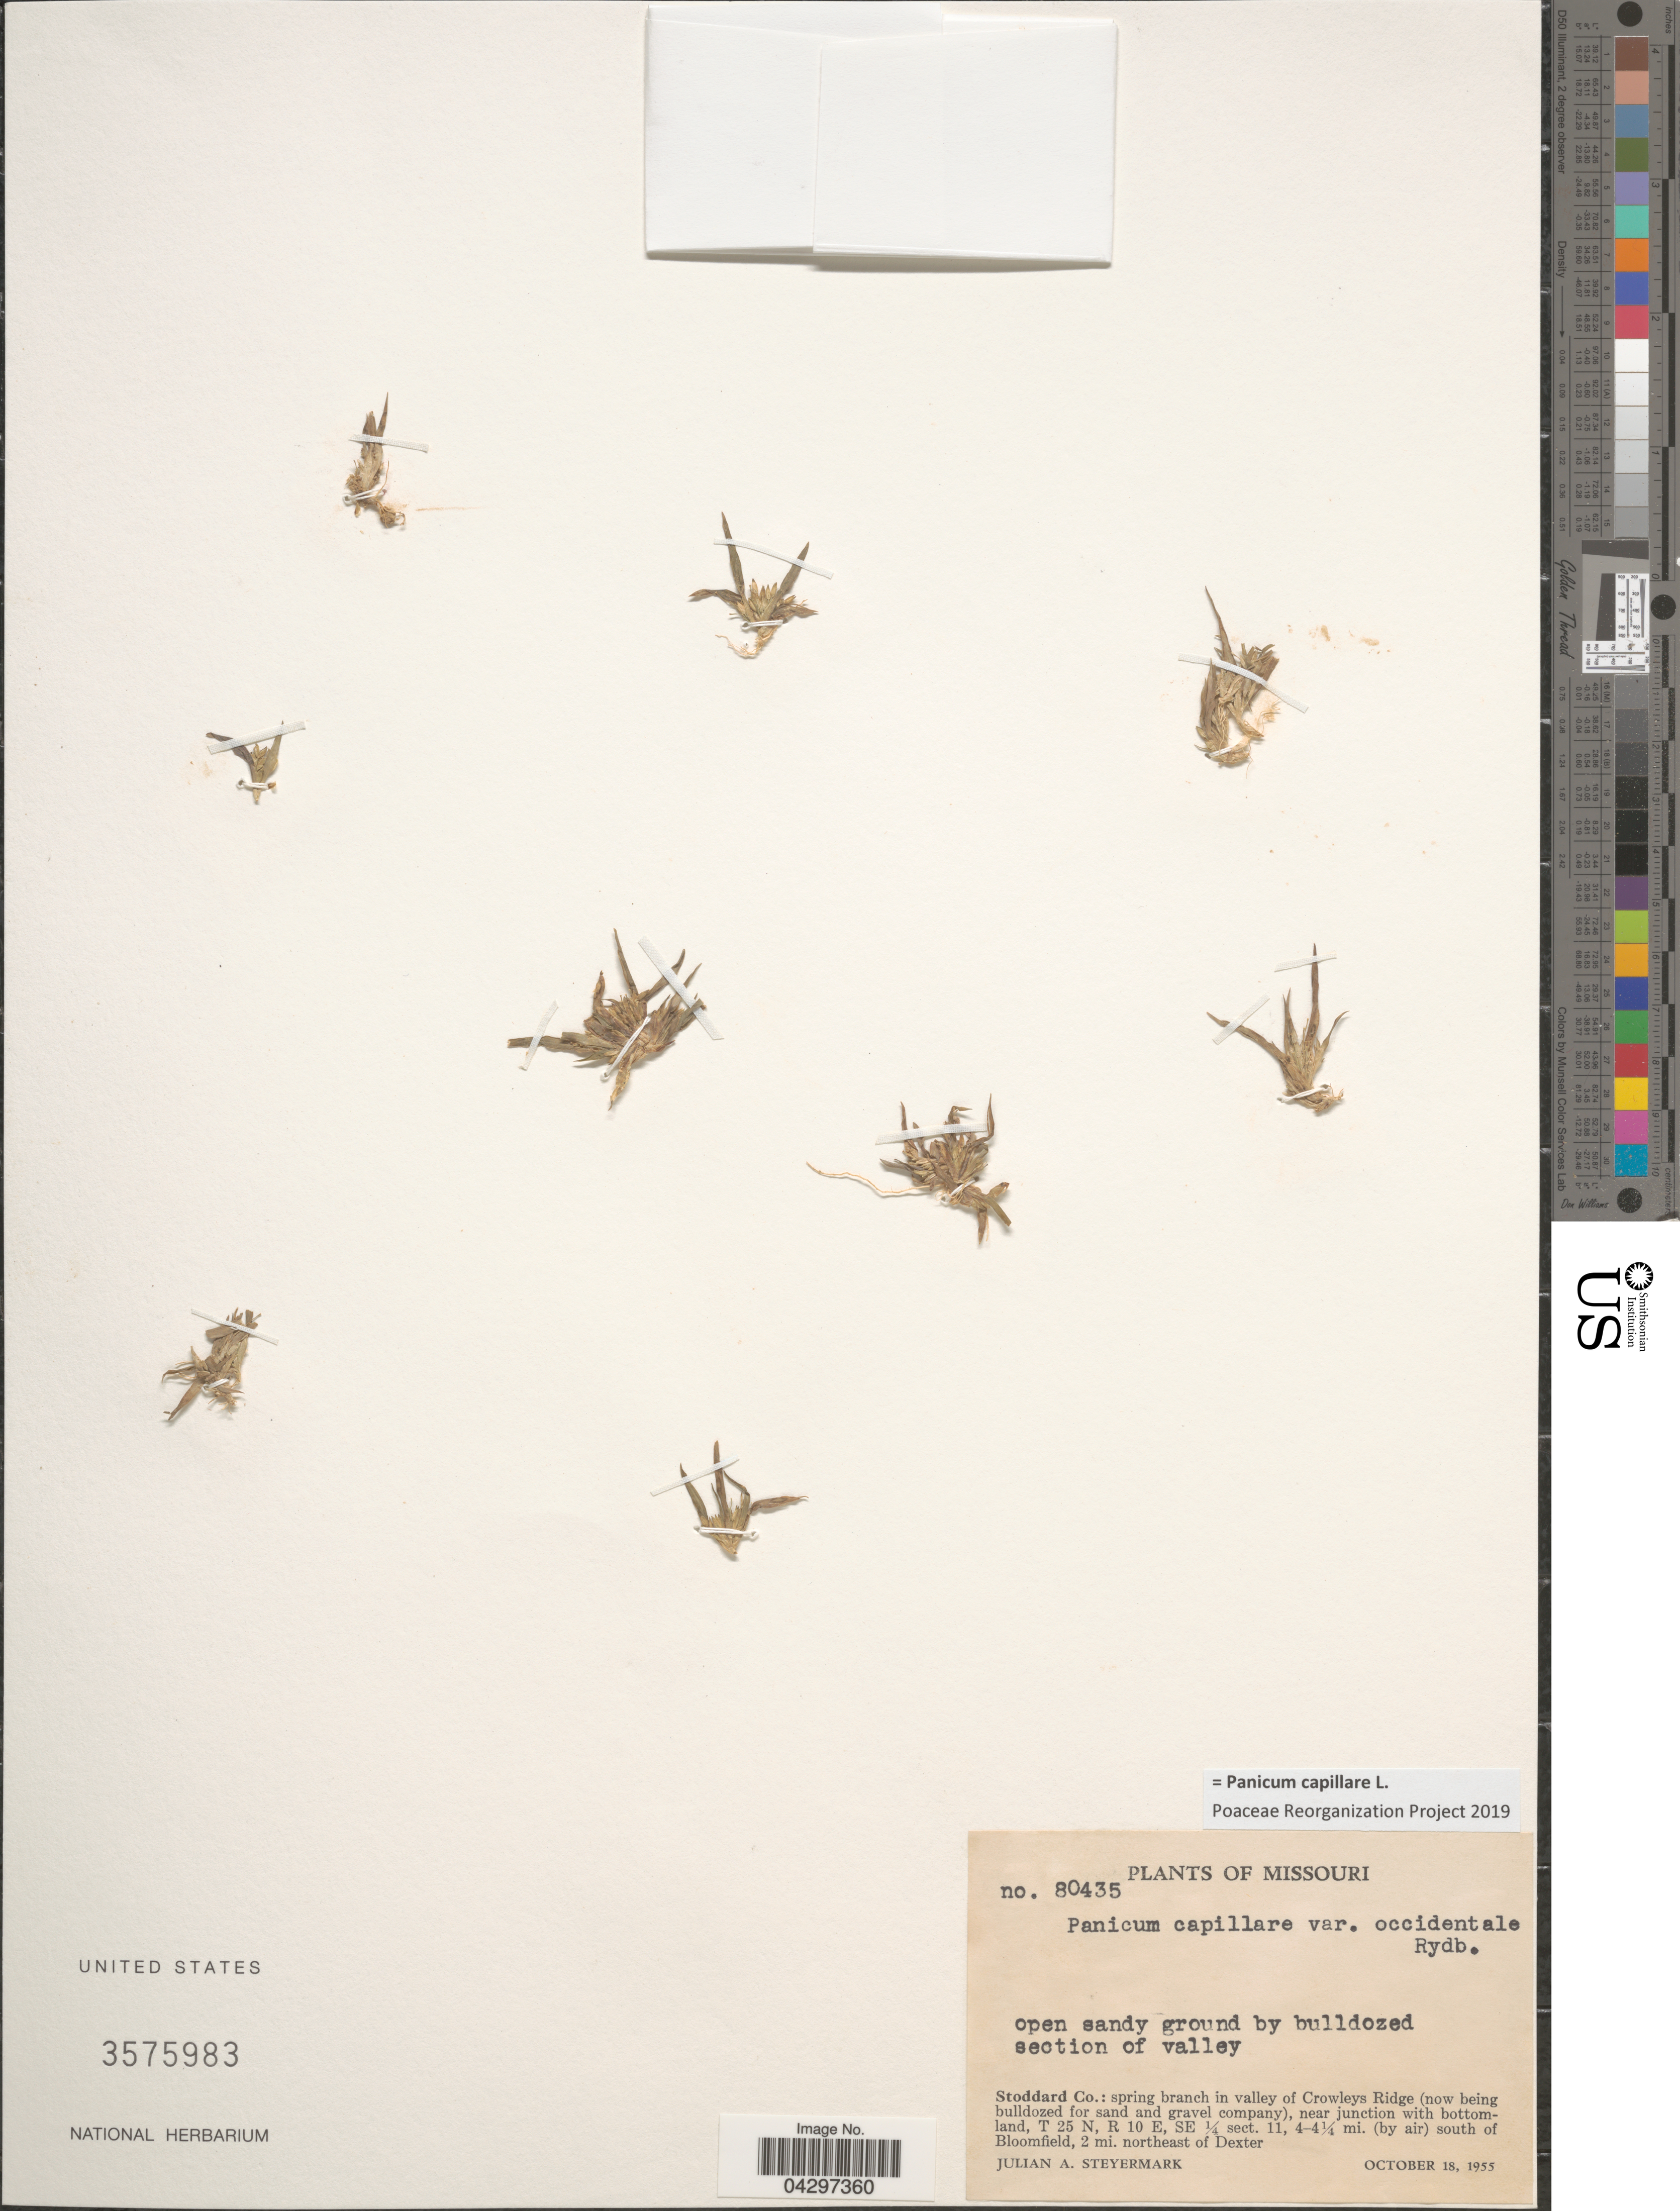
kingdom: Plantae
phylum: Tracheophyta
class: Liliopsida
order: Poales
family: Poaceae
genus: Panicum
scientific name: Panicum capillare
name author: L.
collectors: J. Steyermark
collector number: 80435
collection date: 1955-10-18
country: United States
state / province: Missouri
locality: Stoddard Co.: spring branch in valley of Crowleys Ridge, near junction with bottomland, T 25 N, R 10 E, SE ¼ sect. 11, 4-4¼ mi. (by air) south of Bloomfield, 2 mi. northeast of Dexter.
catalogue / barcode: US 3575983